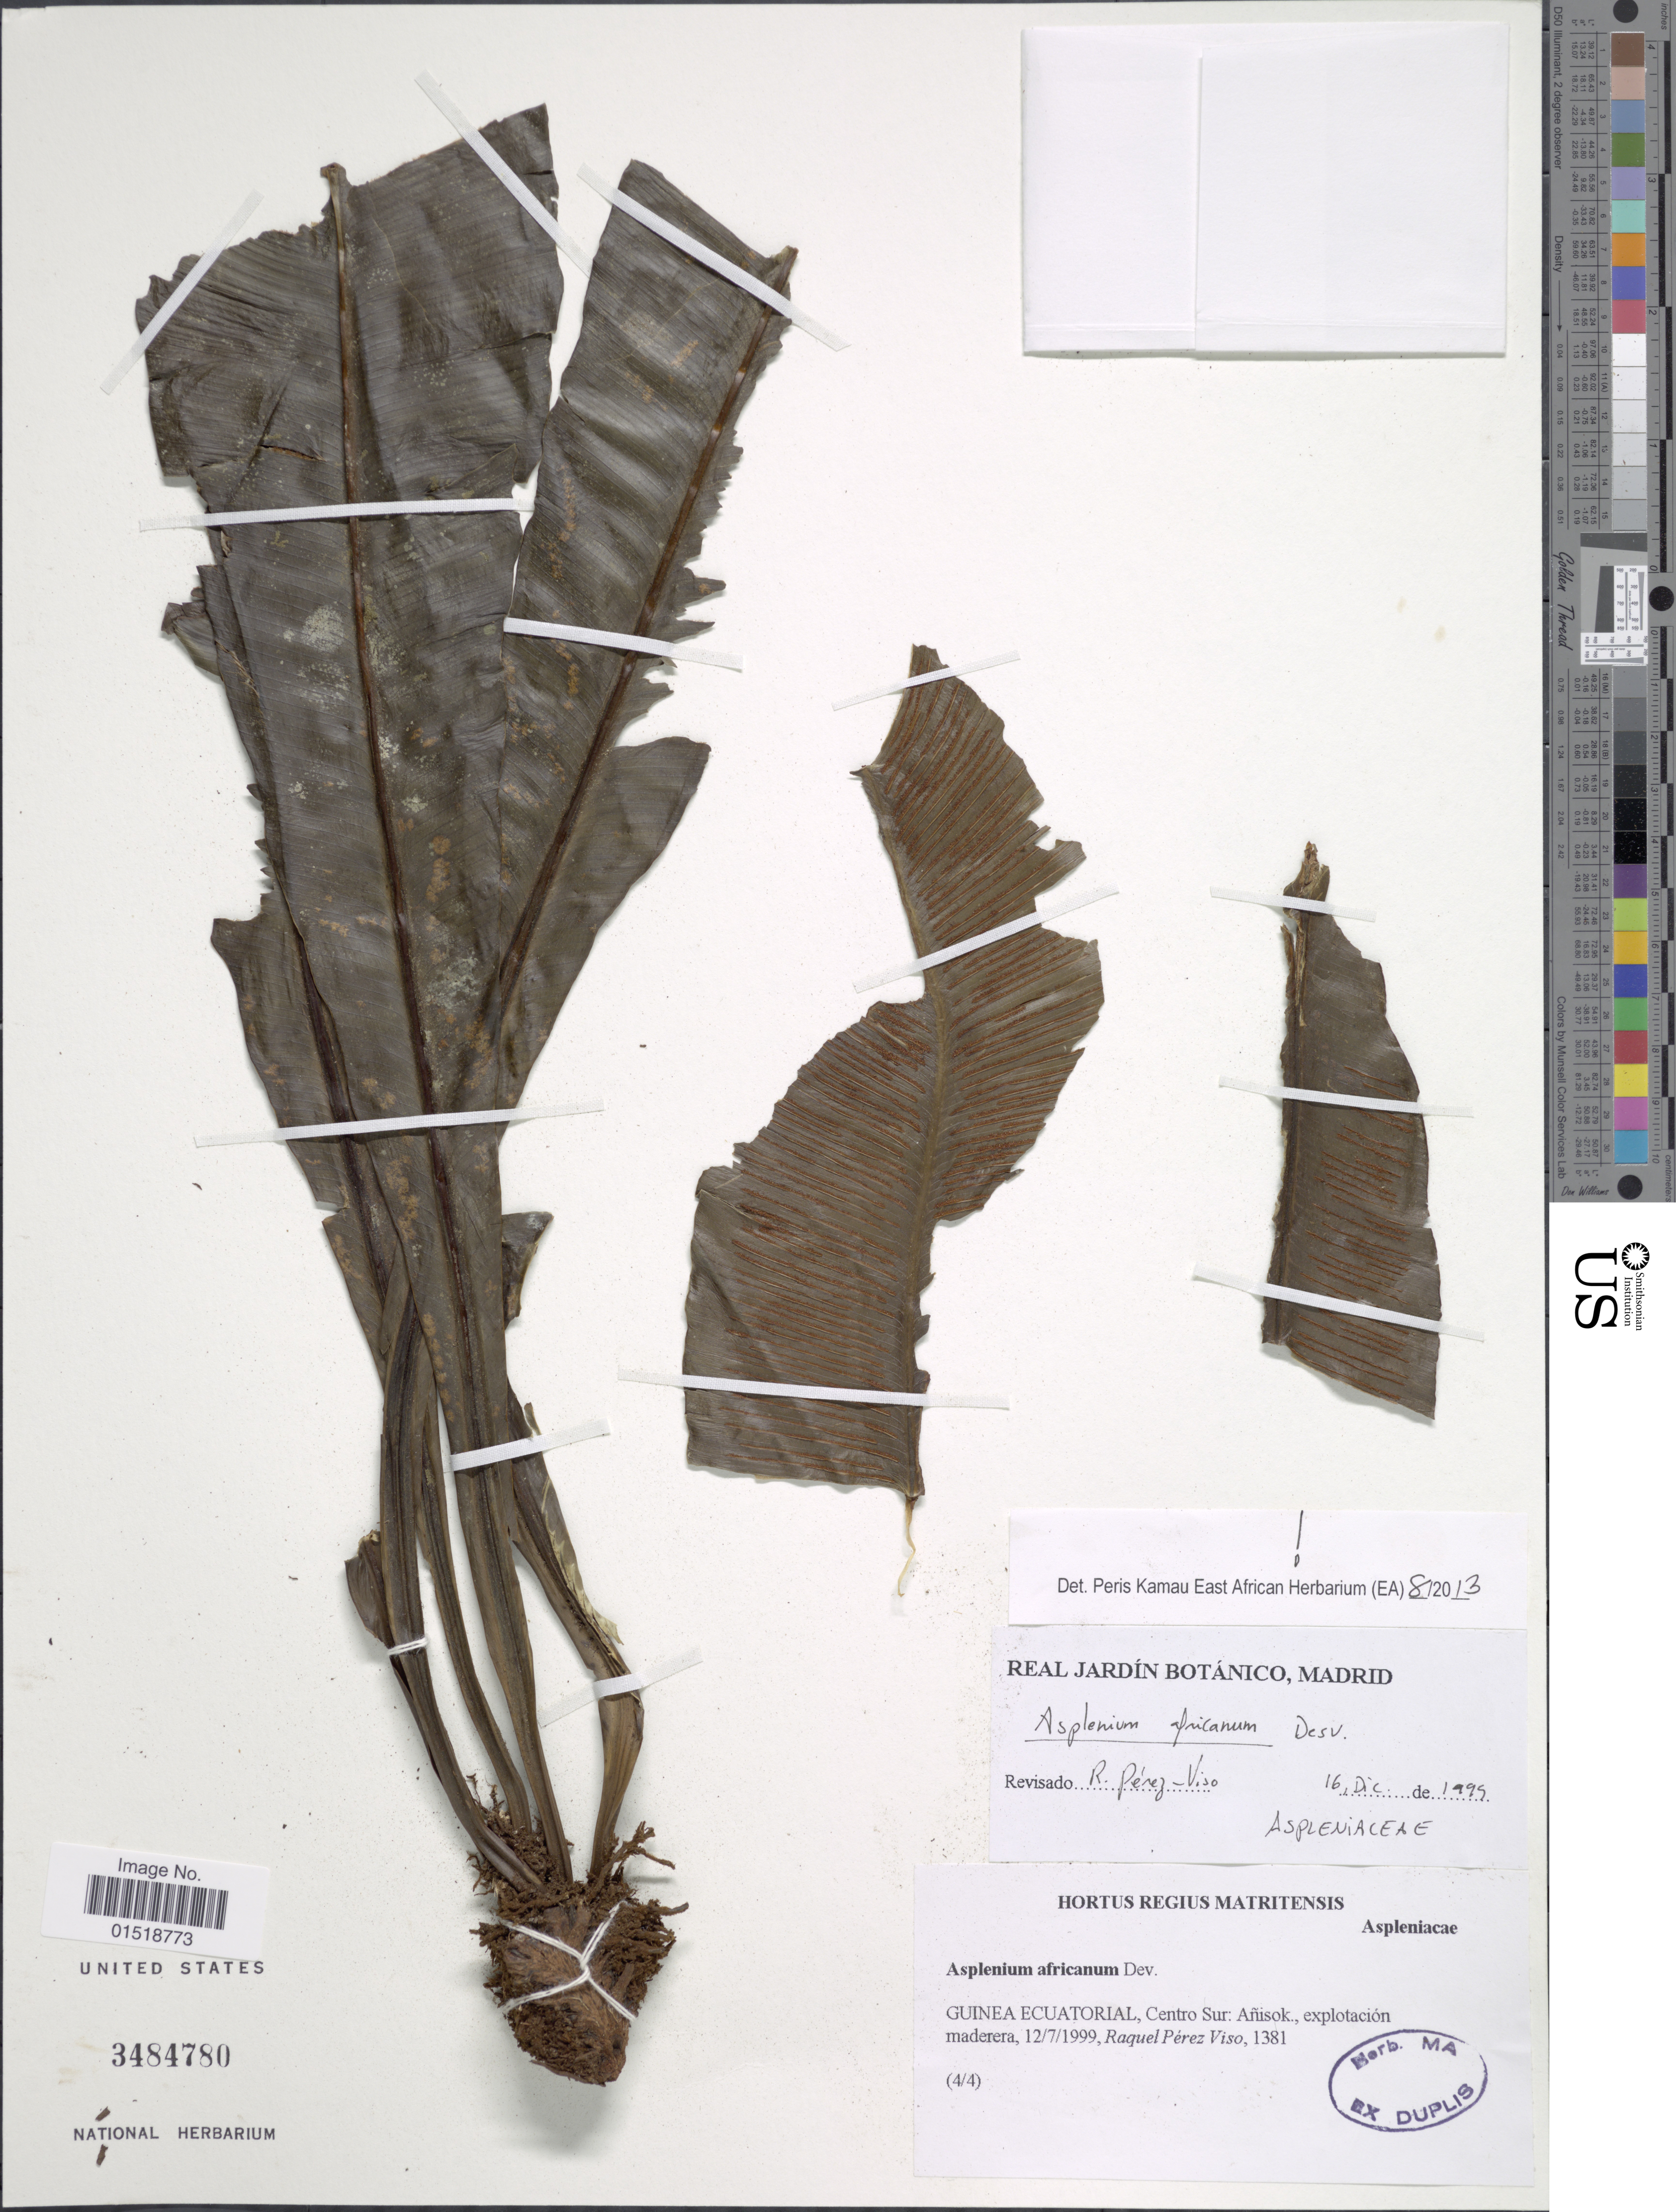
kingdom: Plantae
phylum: Tracheophyta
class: Polypodiopsida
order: Polypodiales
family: Aspleniaceae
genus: Asplenium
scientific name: Asplenium africanum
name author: Desv.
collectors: R. Perez Viso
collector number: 1381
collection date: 1999-07-12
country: Equatorial Guinea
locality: Centro Sur: Añisok.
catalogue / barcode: US 3484780